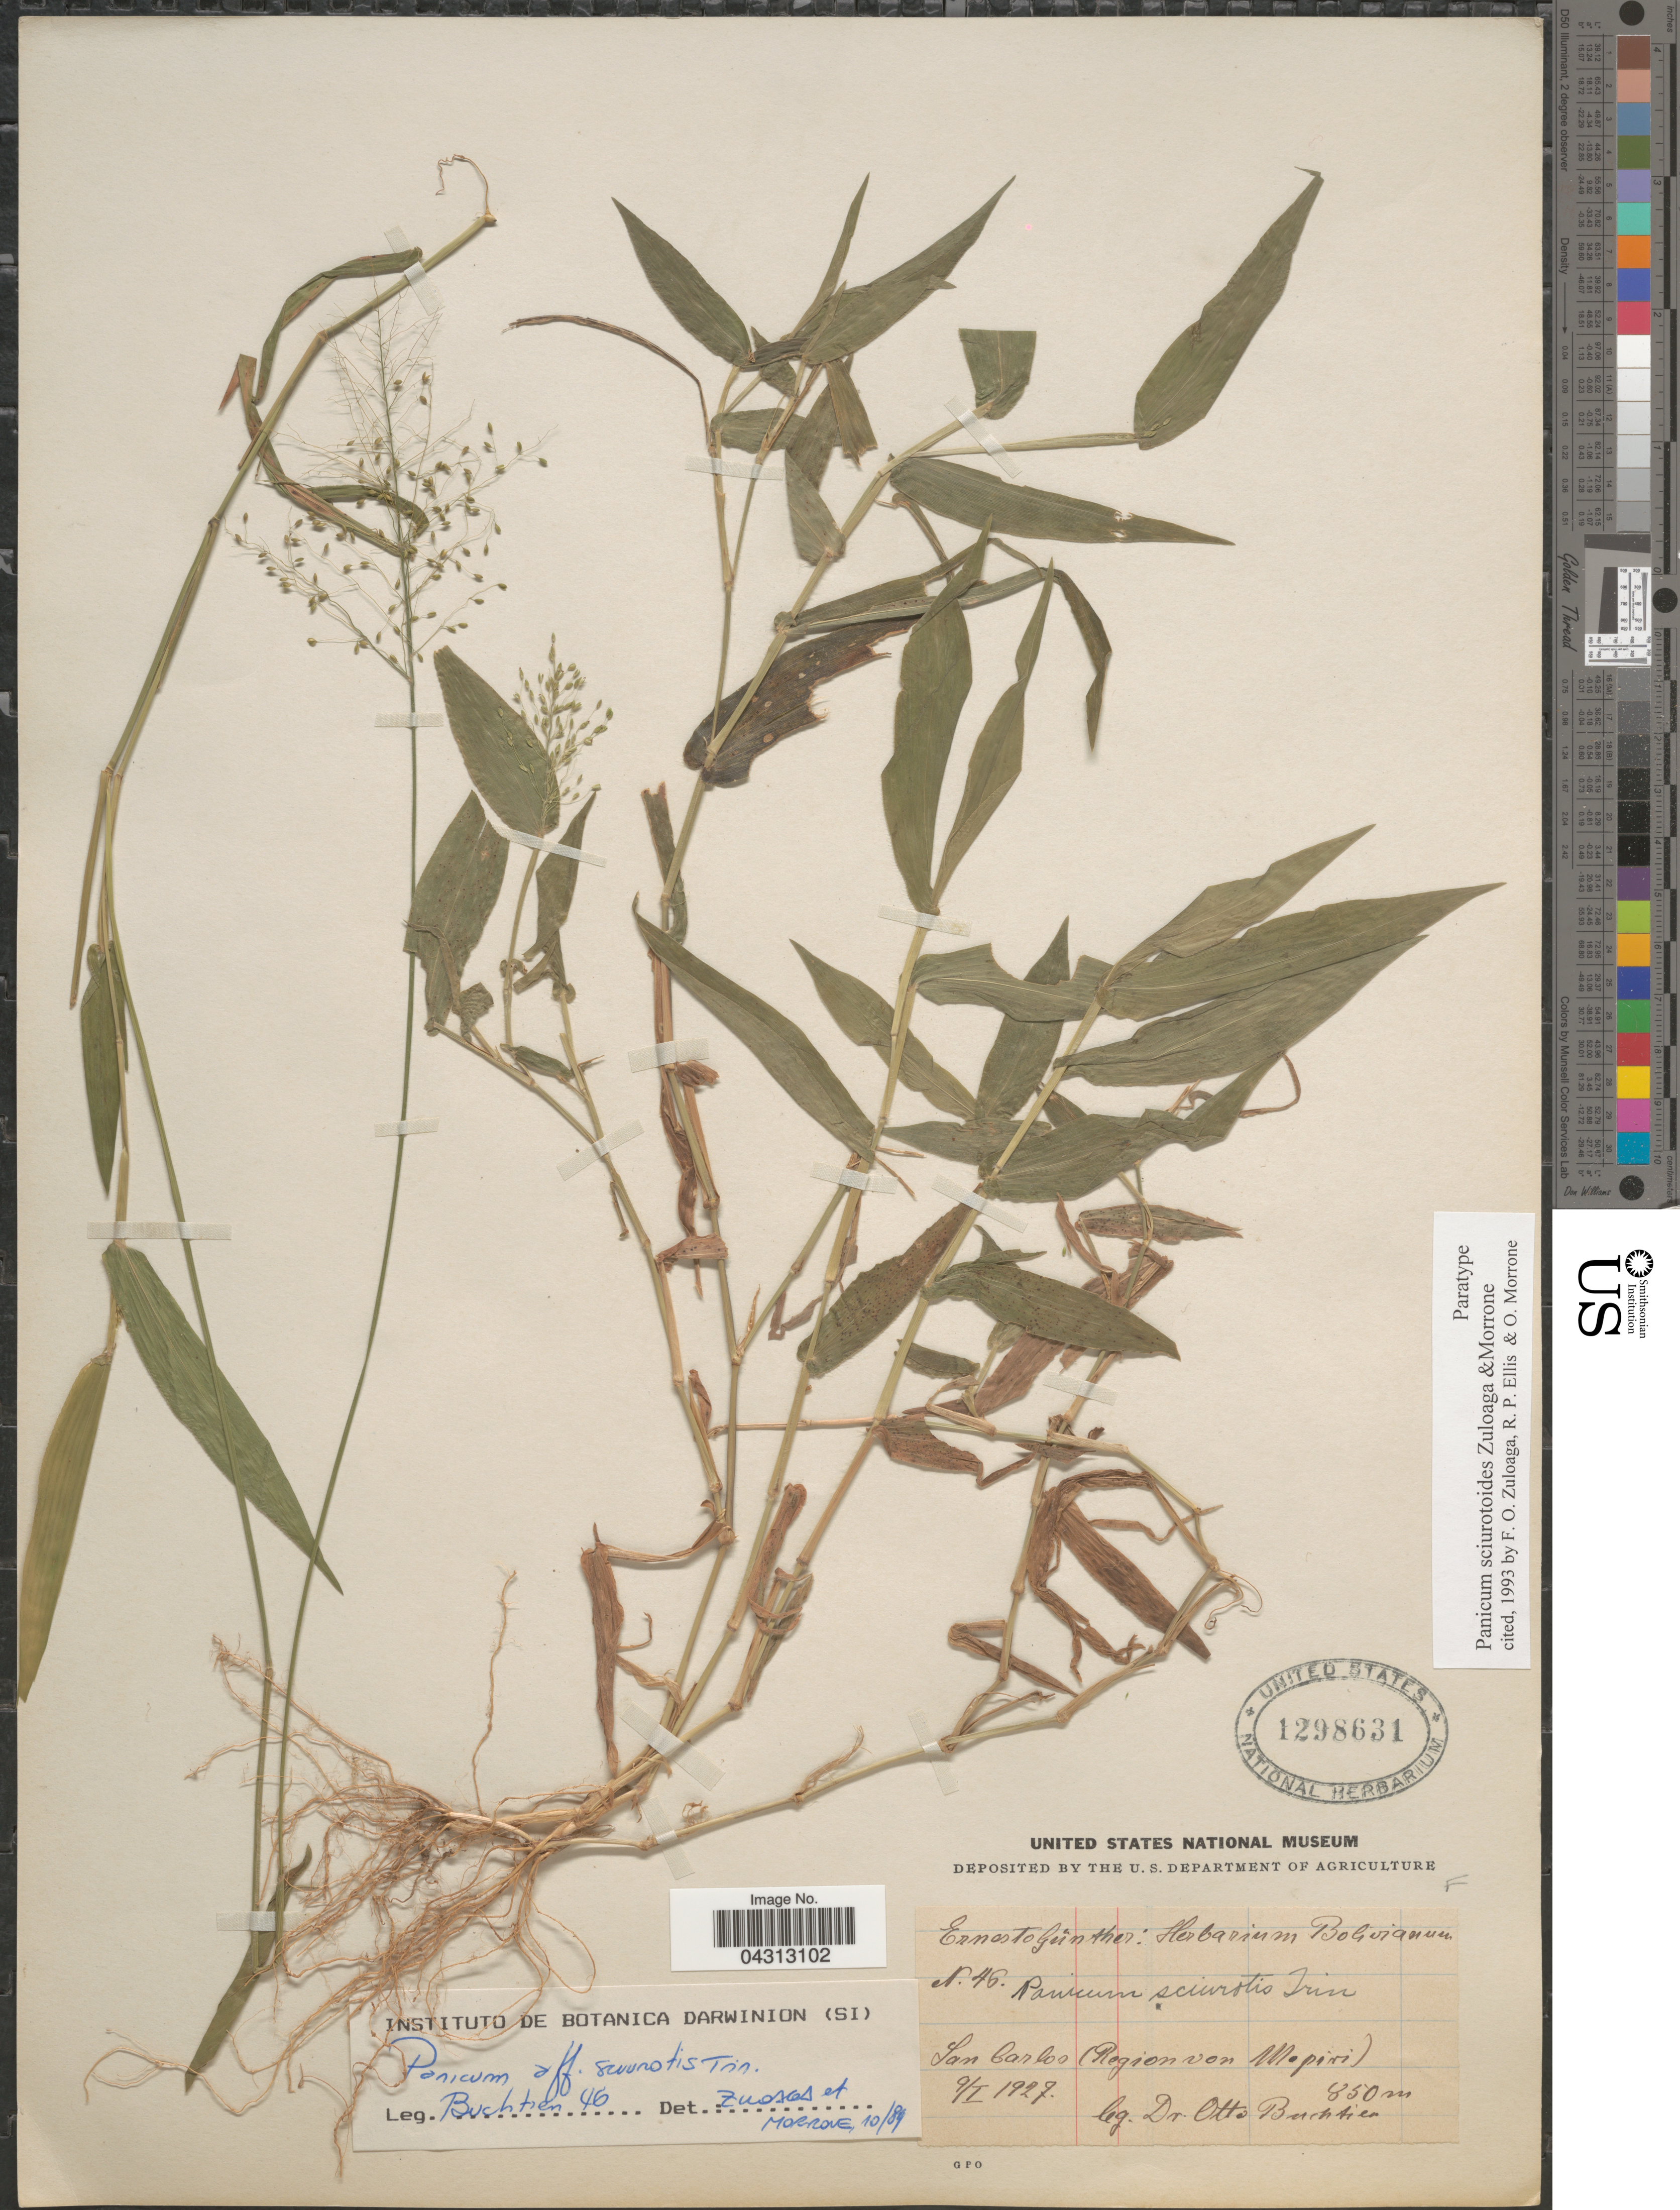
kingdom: Plantae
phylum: Tracheophyta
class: Liliopsida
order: Poales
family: Poaceae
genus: Dichanthelium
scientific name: Dichanthelium sciurotoides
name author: (Zuloaga & Morrone) Davidse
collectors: O. Buchtien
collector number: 46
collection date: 1927-01-09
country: Bolivia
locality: San Carlos (Region von Mapiri).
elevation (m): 850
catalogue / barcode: US 1298631